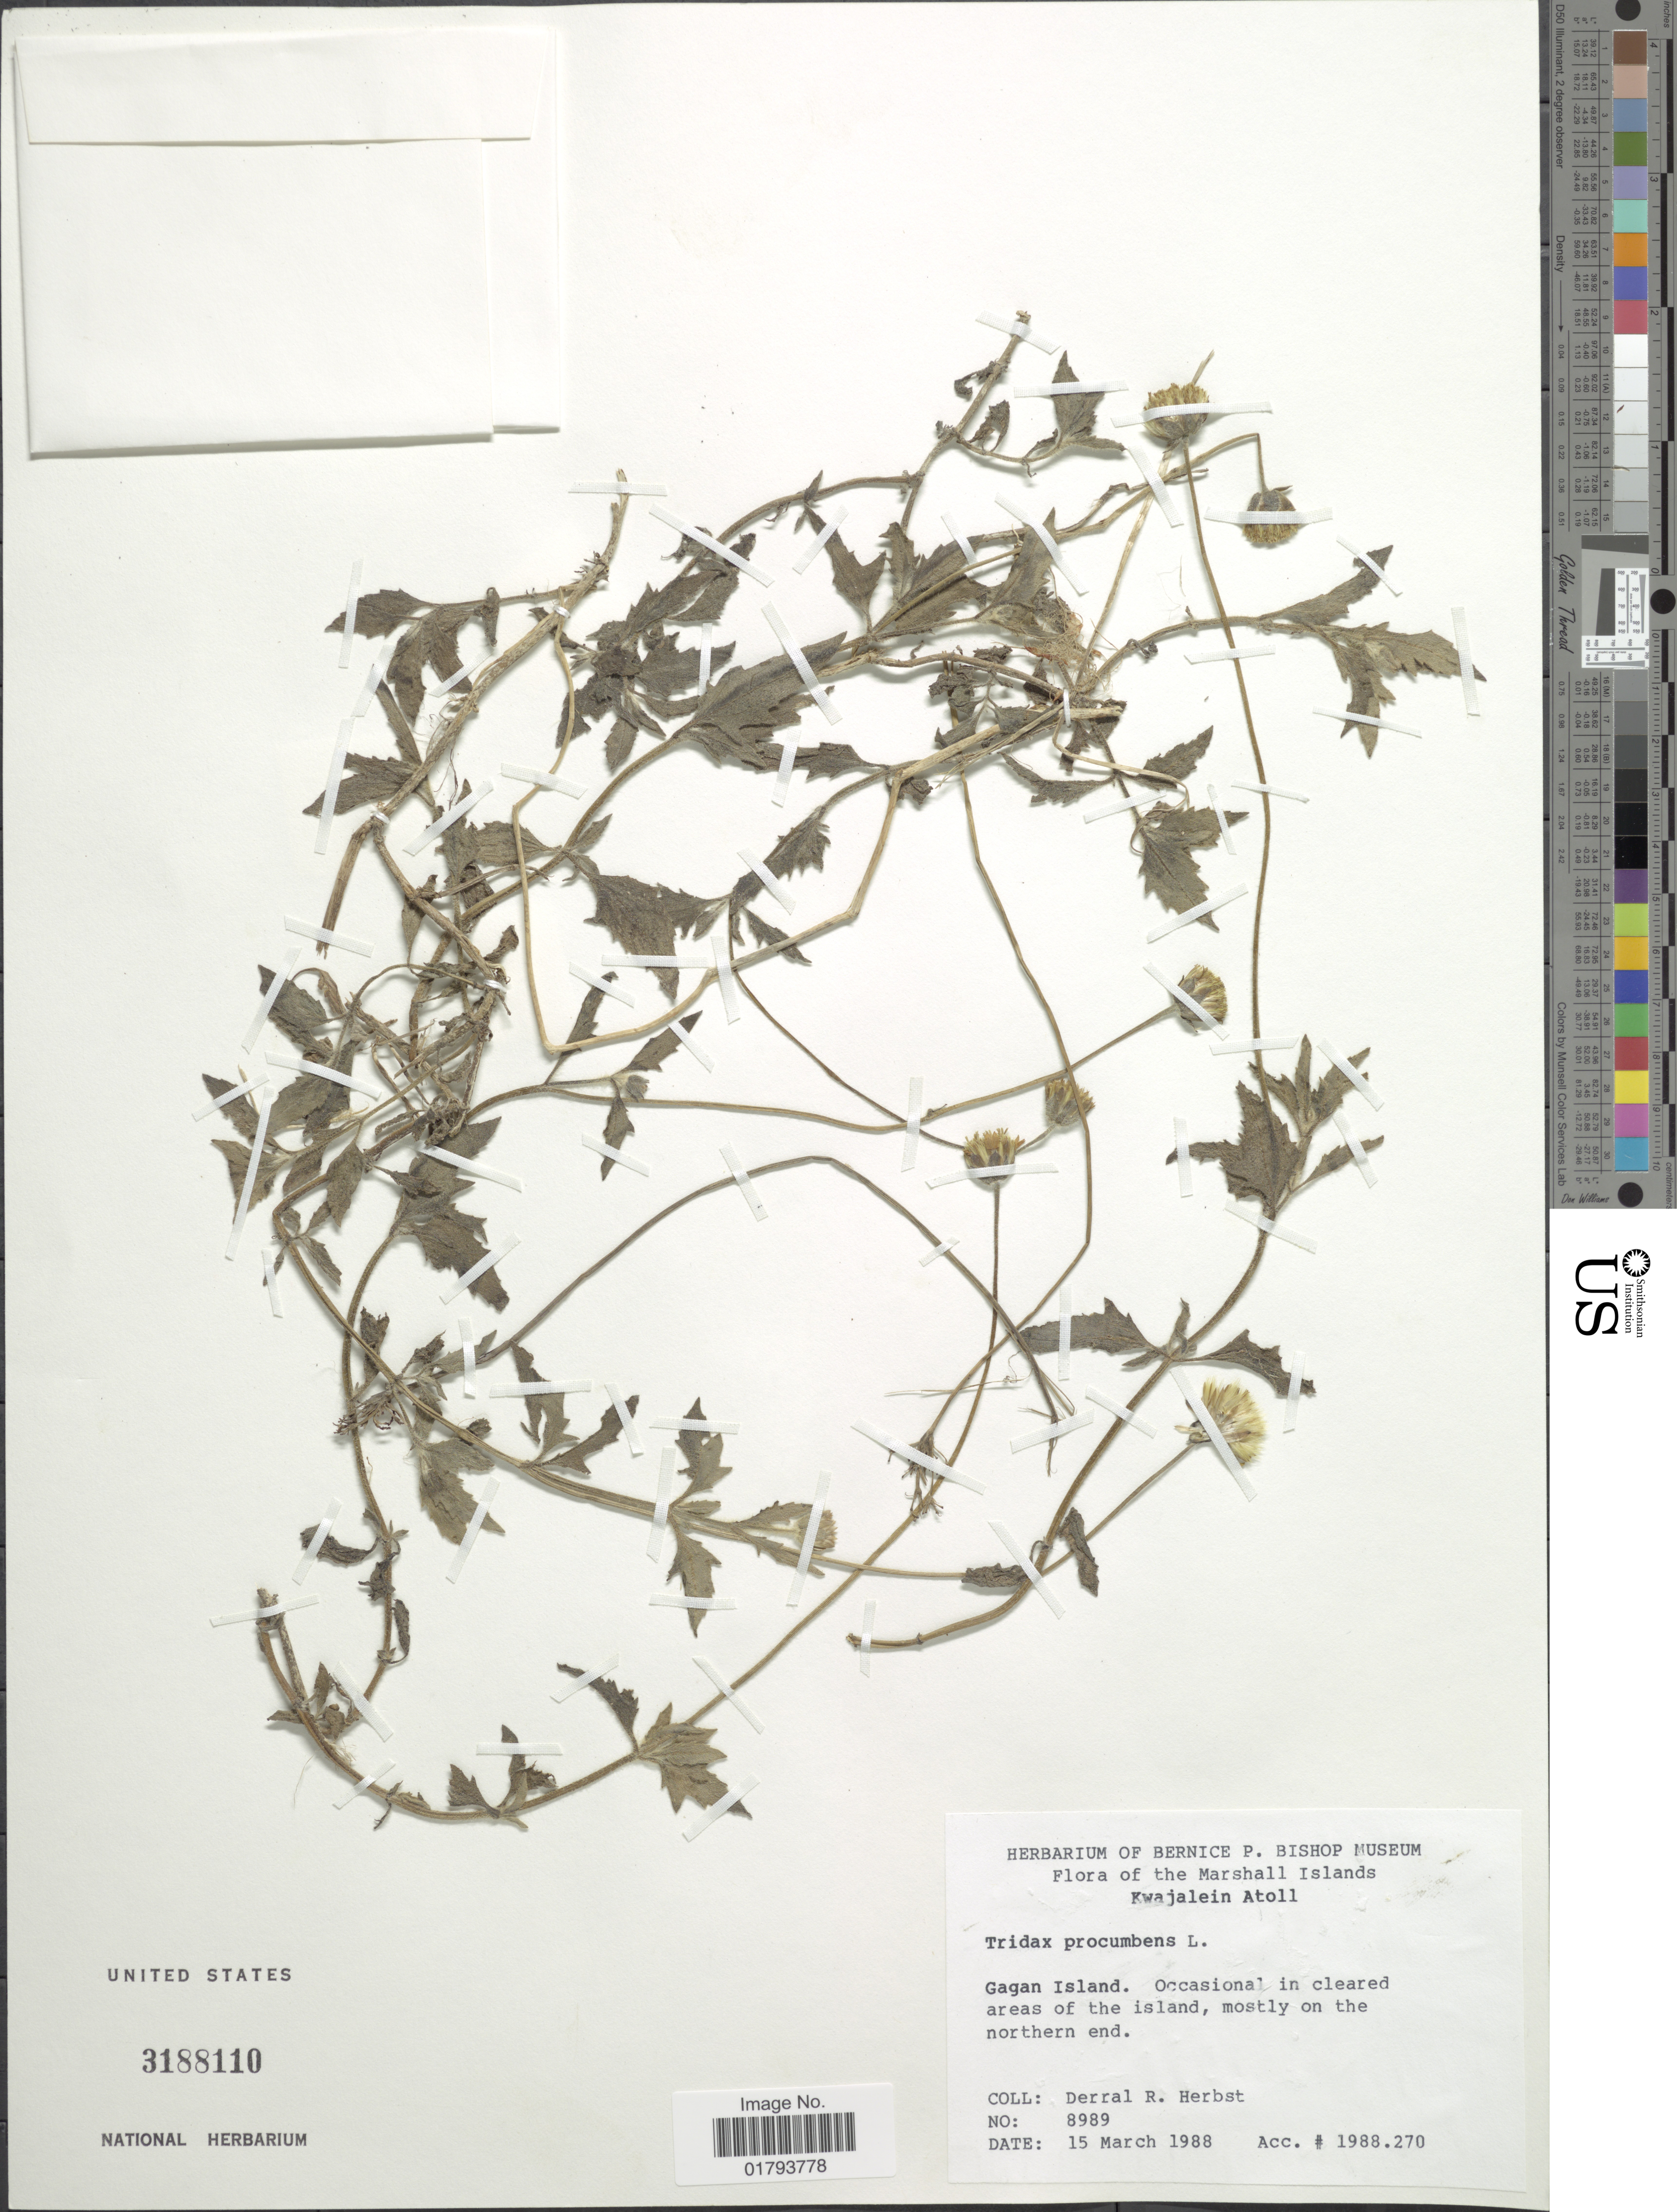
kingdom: Plantae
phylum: Tracheophyta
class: Magnoliopsida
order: Asterales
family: Asteraceae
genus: Tridax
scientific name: Tridax procumbens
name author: L.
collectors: D. R. Herbst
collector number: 8989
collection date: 1988-03-15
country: Marshall Islands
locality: Kwajalein Atoll, Gagan Island. Occasional in cleared areas of the island, mostly on the northern end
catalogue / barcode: US 3188110